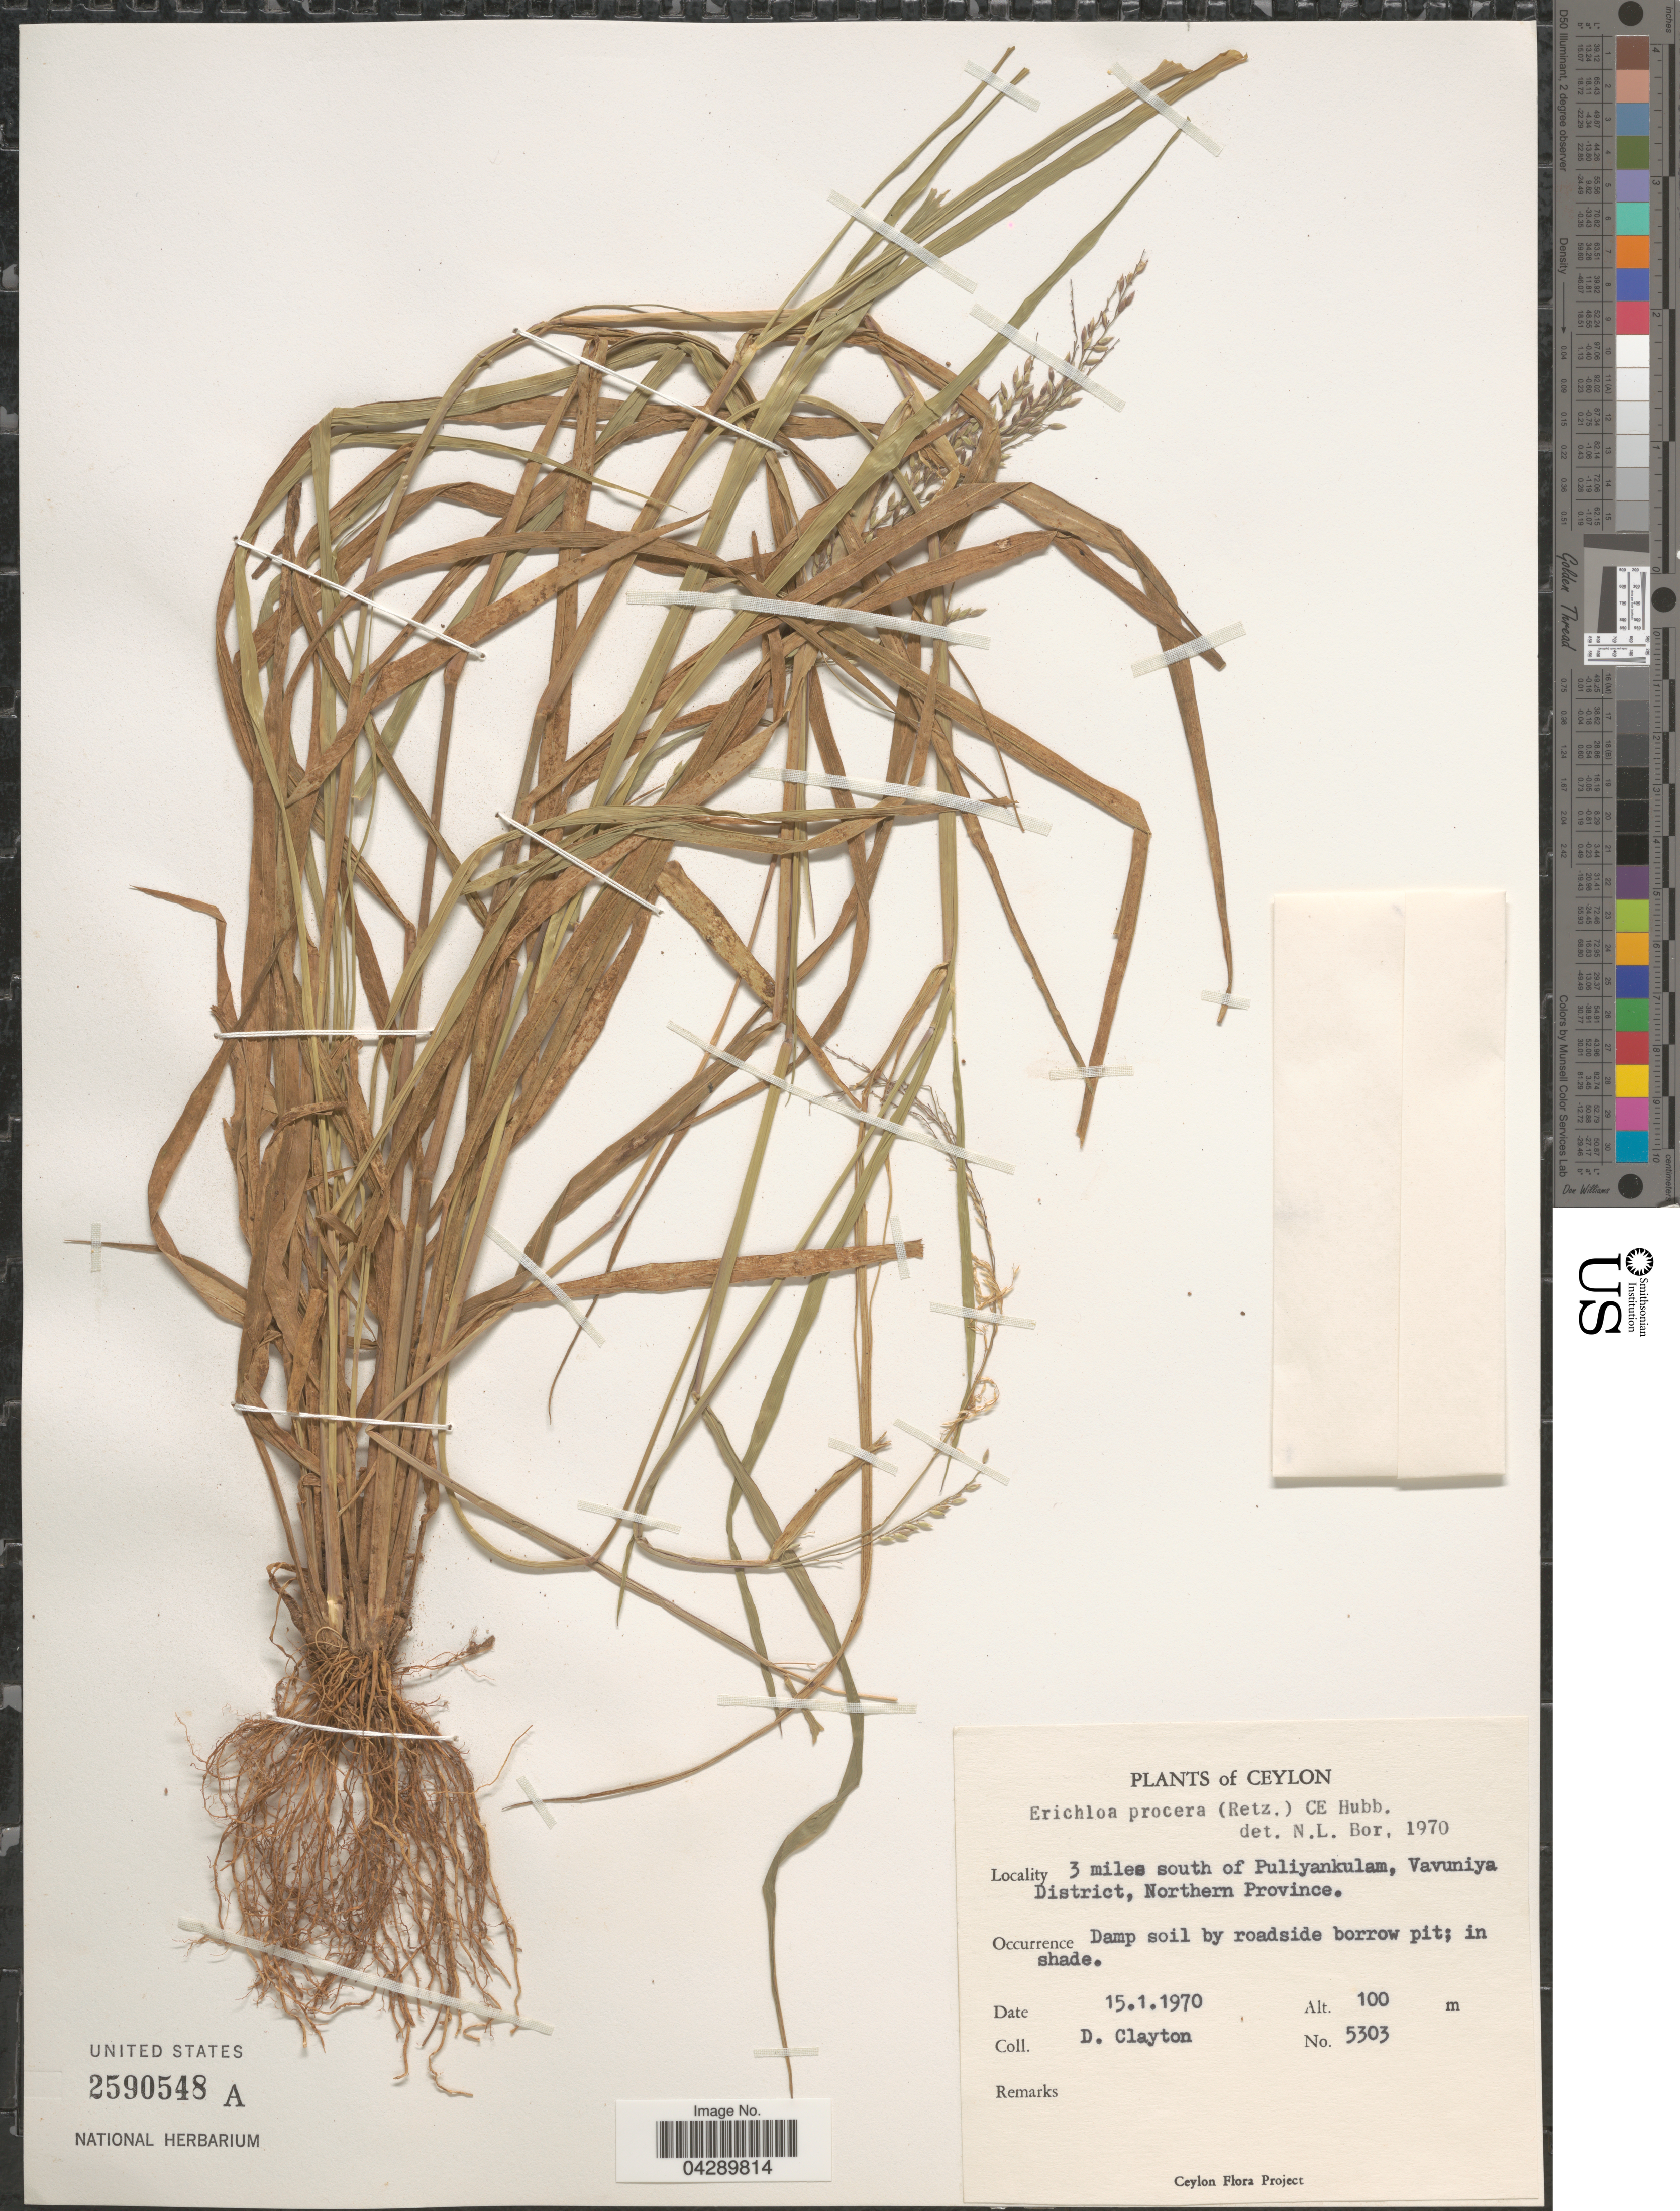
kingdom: Plantae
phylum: Tracheophyta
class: Liliopsida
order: Poales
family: Poaceae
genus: Eriochloa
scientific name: Eriochloa procera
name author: (Retz.) C.E. Hubb.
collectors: D. Clayton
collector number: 5303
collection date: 1970-01-15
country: Sri Lanka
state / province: Northern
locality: Ceylon. 3 miles south of Puliyankulam, Vavuniya District, Northern Province. Damp soil by roadside borrow pit.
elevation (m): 100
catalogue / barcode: US 2590548A